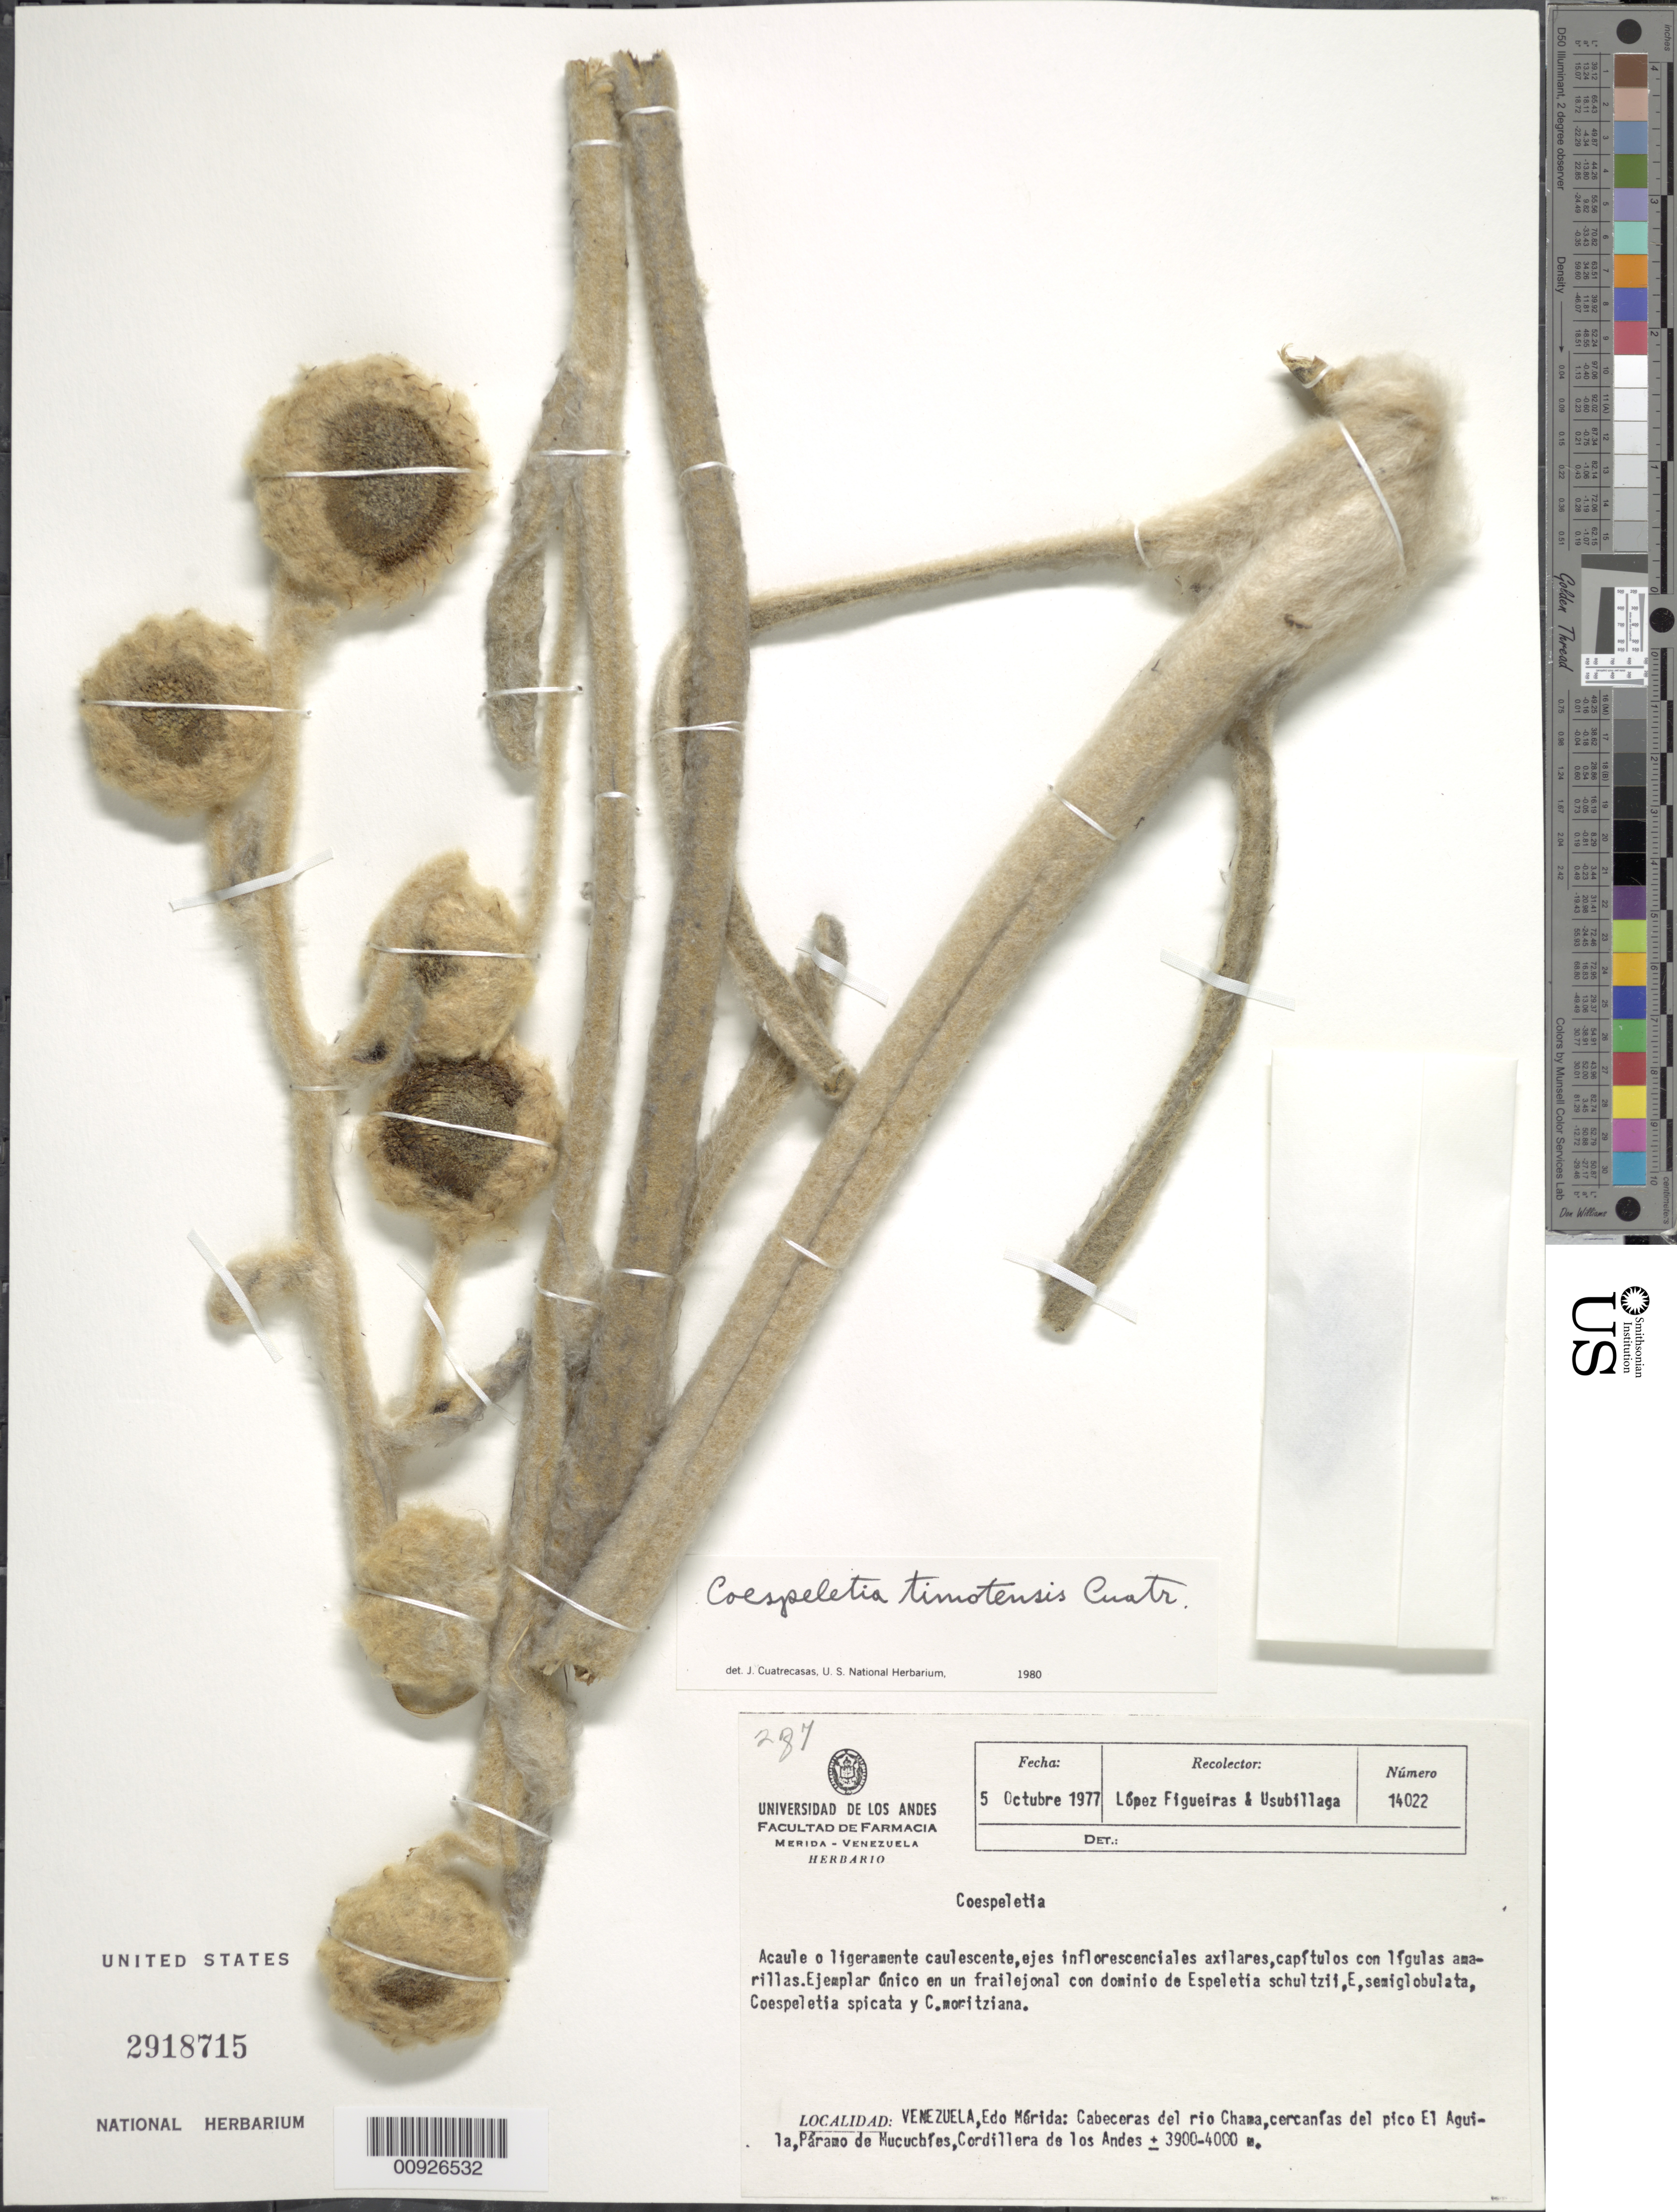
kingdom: Plantae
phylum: Tracheophyta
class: Magnoliopsida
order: Asterales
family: Asteraceae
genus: Coespeletia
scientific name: Coespeletia timotensis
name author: (Cuatrec.) Cuatrec.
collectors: M. López Figueiras & -- Usubillaga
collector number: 14022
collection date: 1977-10-05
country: Venezuela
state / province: Mérida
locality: P. de Mucuchíes. Cabeceras del Río Chama, cercanías del Pico El Águila.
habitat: Ejemplar único en un frailejonal con dominio de Espeletia schultzii, E. semiglobulata, Coespeletia spicata y C. moritziana.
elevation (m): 3900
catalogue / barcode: US 2918715